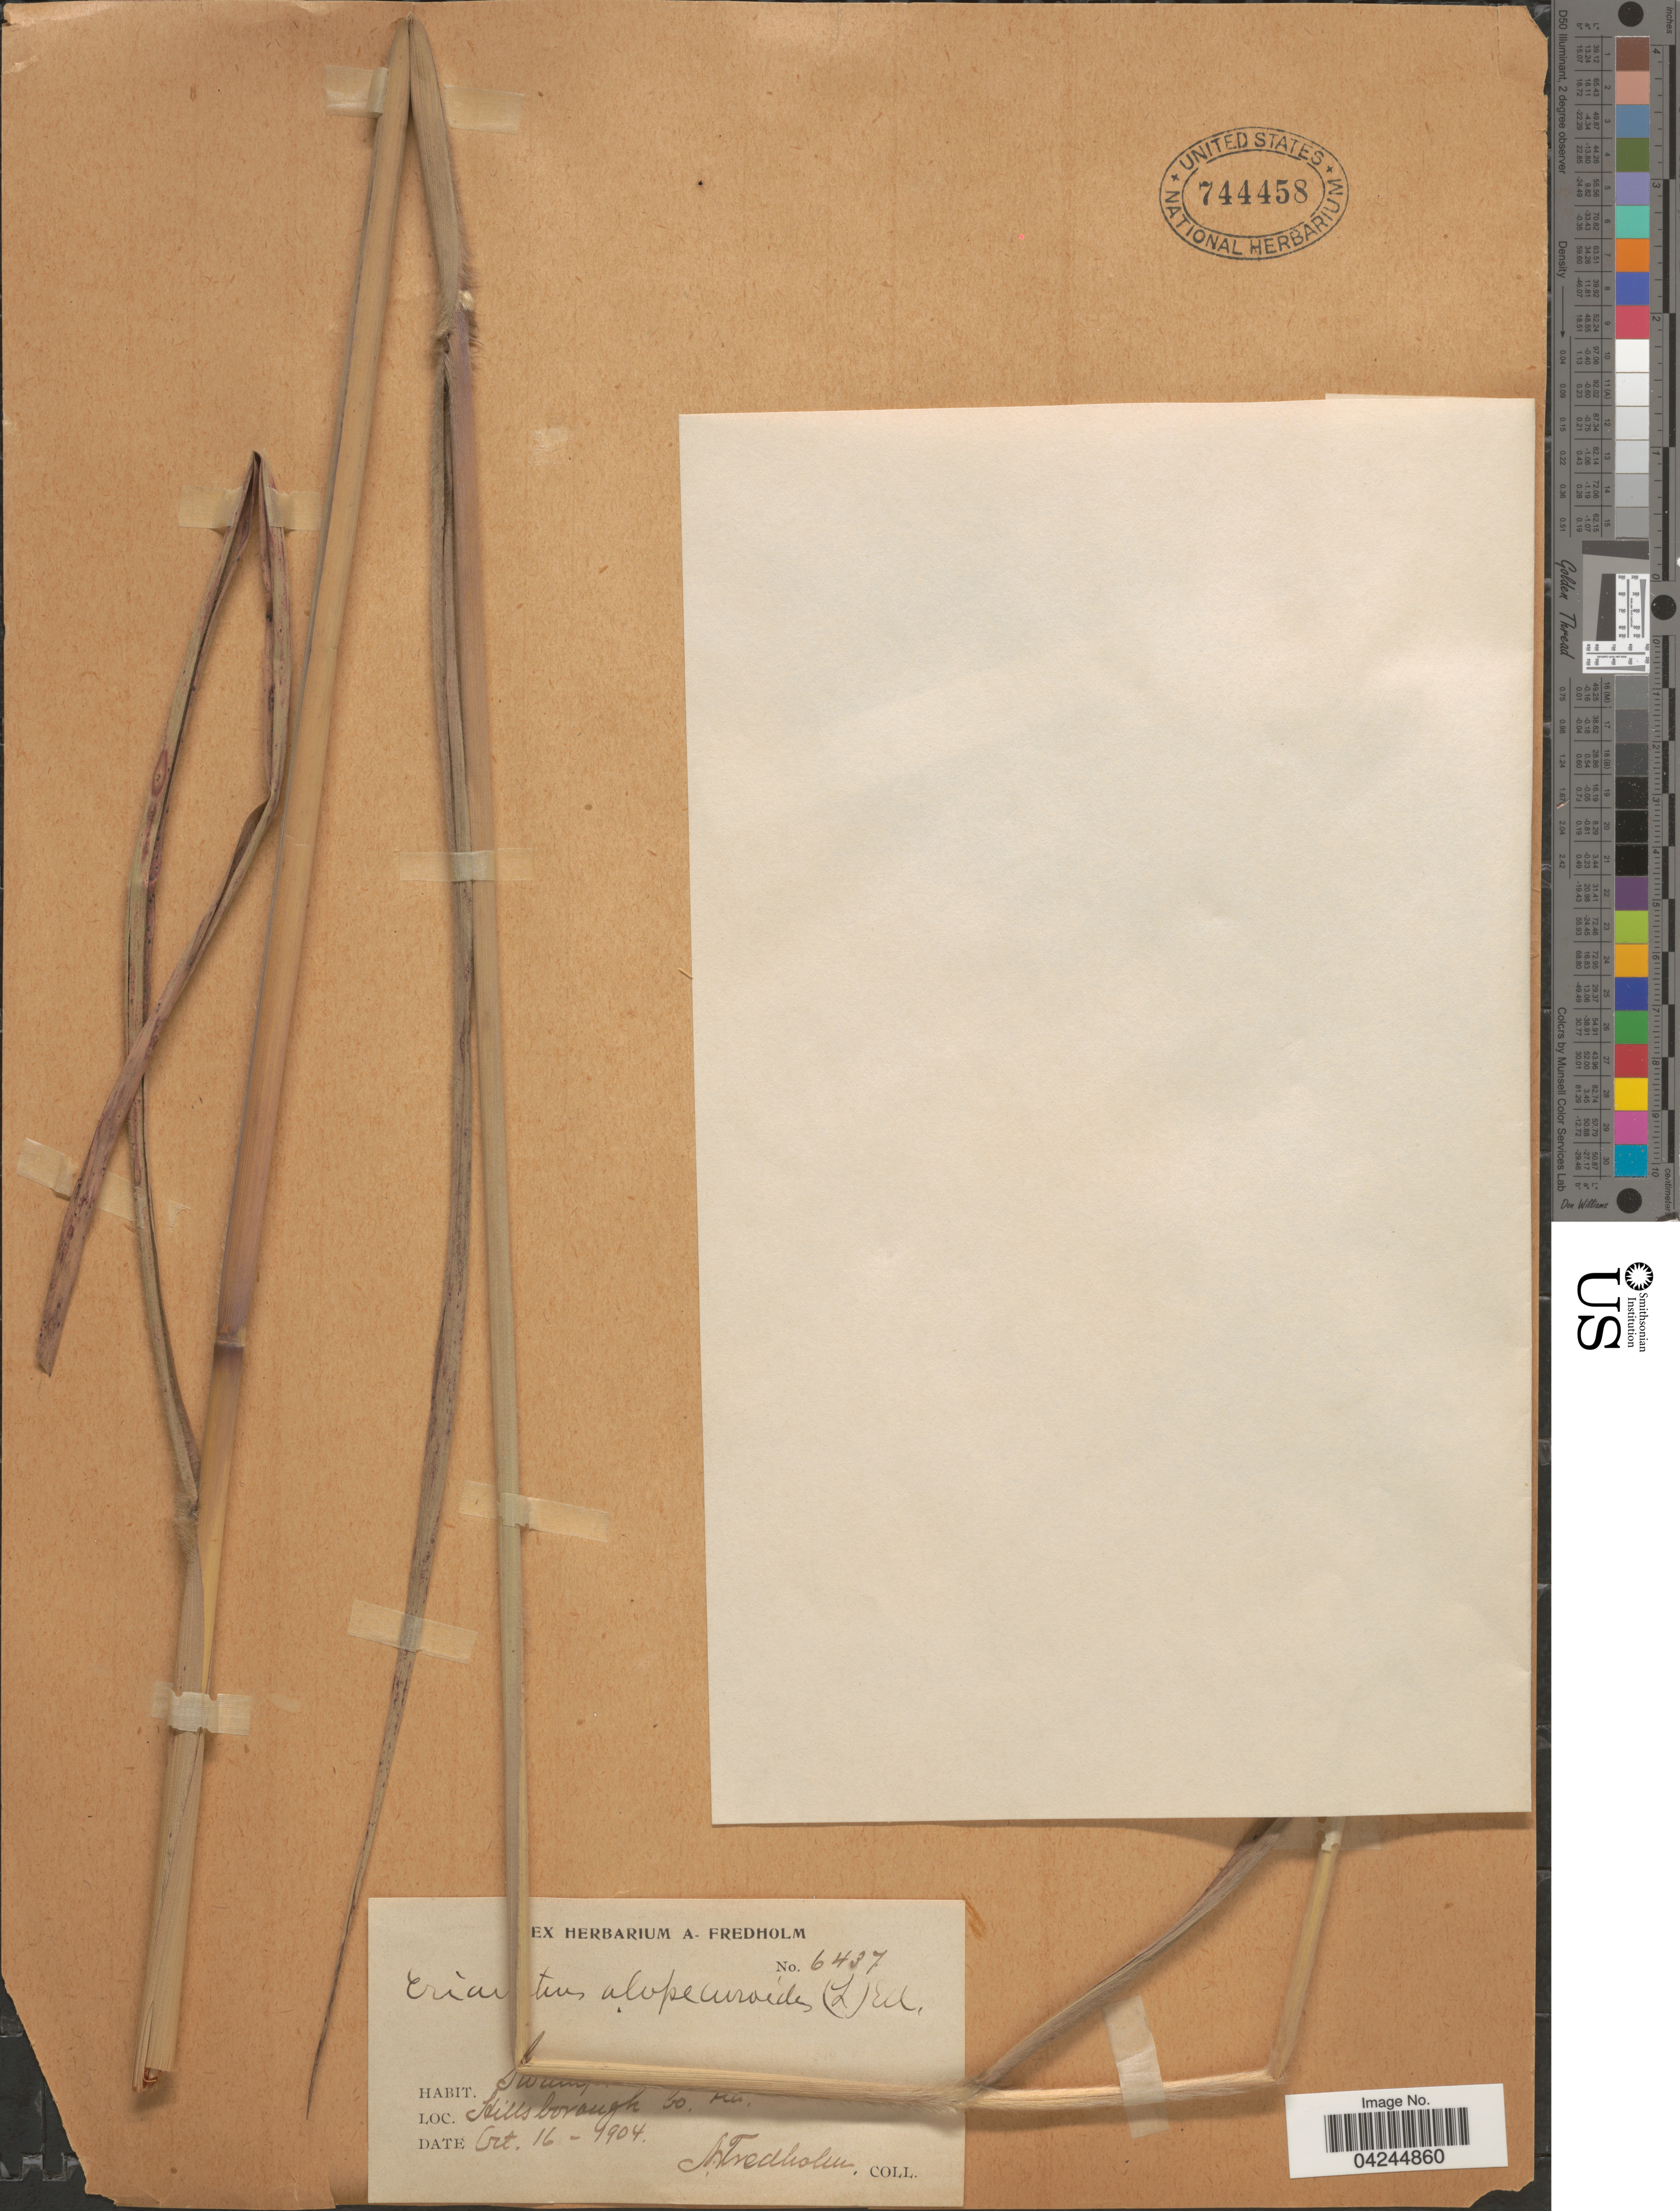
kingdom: Plantae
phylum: Tracheophyta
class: Liliopsida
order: Poales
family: Poaceae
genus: Erianthus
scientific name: Erianthus alopecuroides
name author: Elliott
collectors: A. Fredholm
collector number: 6437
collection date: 1904-10-16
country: United States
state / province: Florida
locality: Hillsborough Co.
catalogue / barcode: US 744458